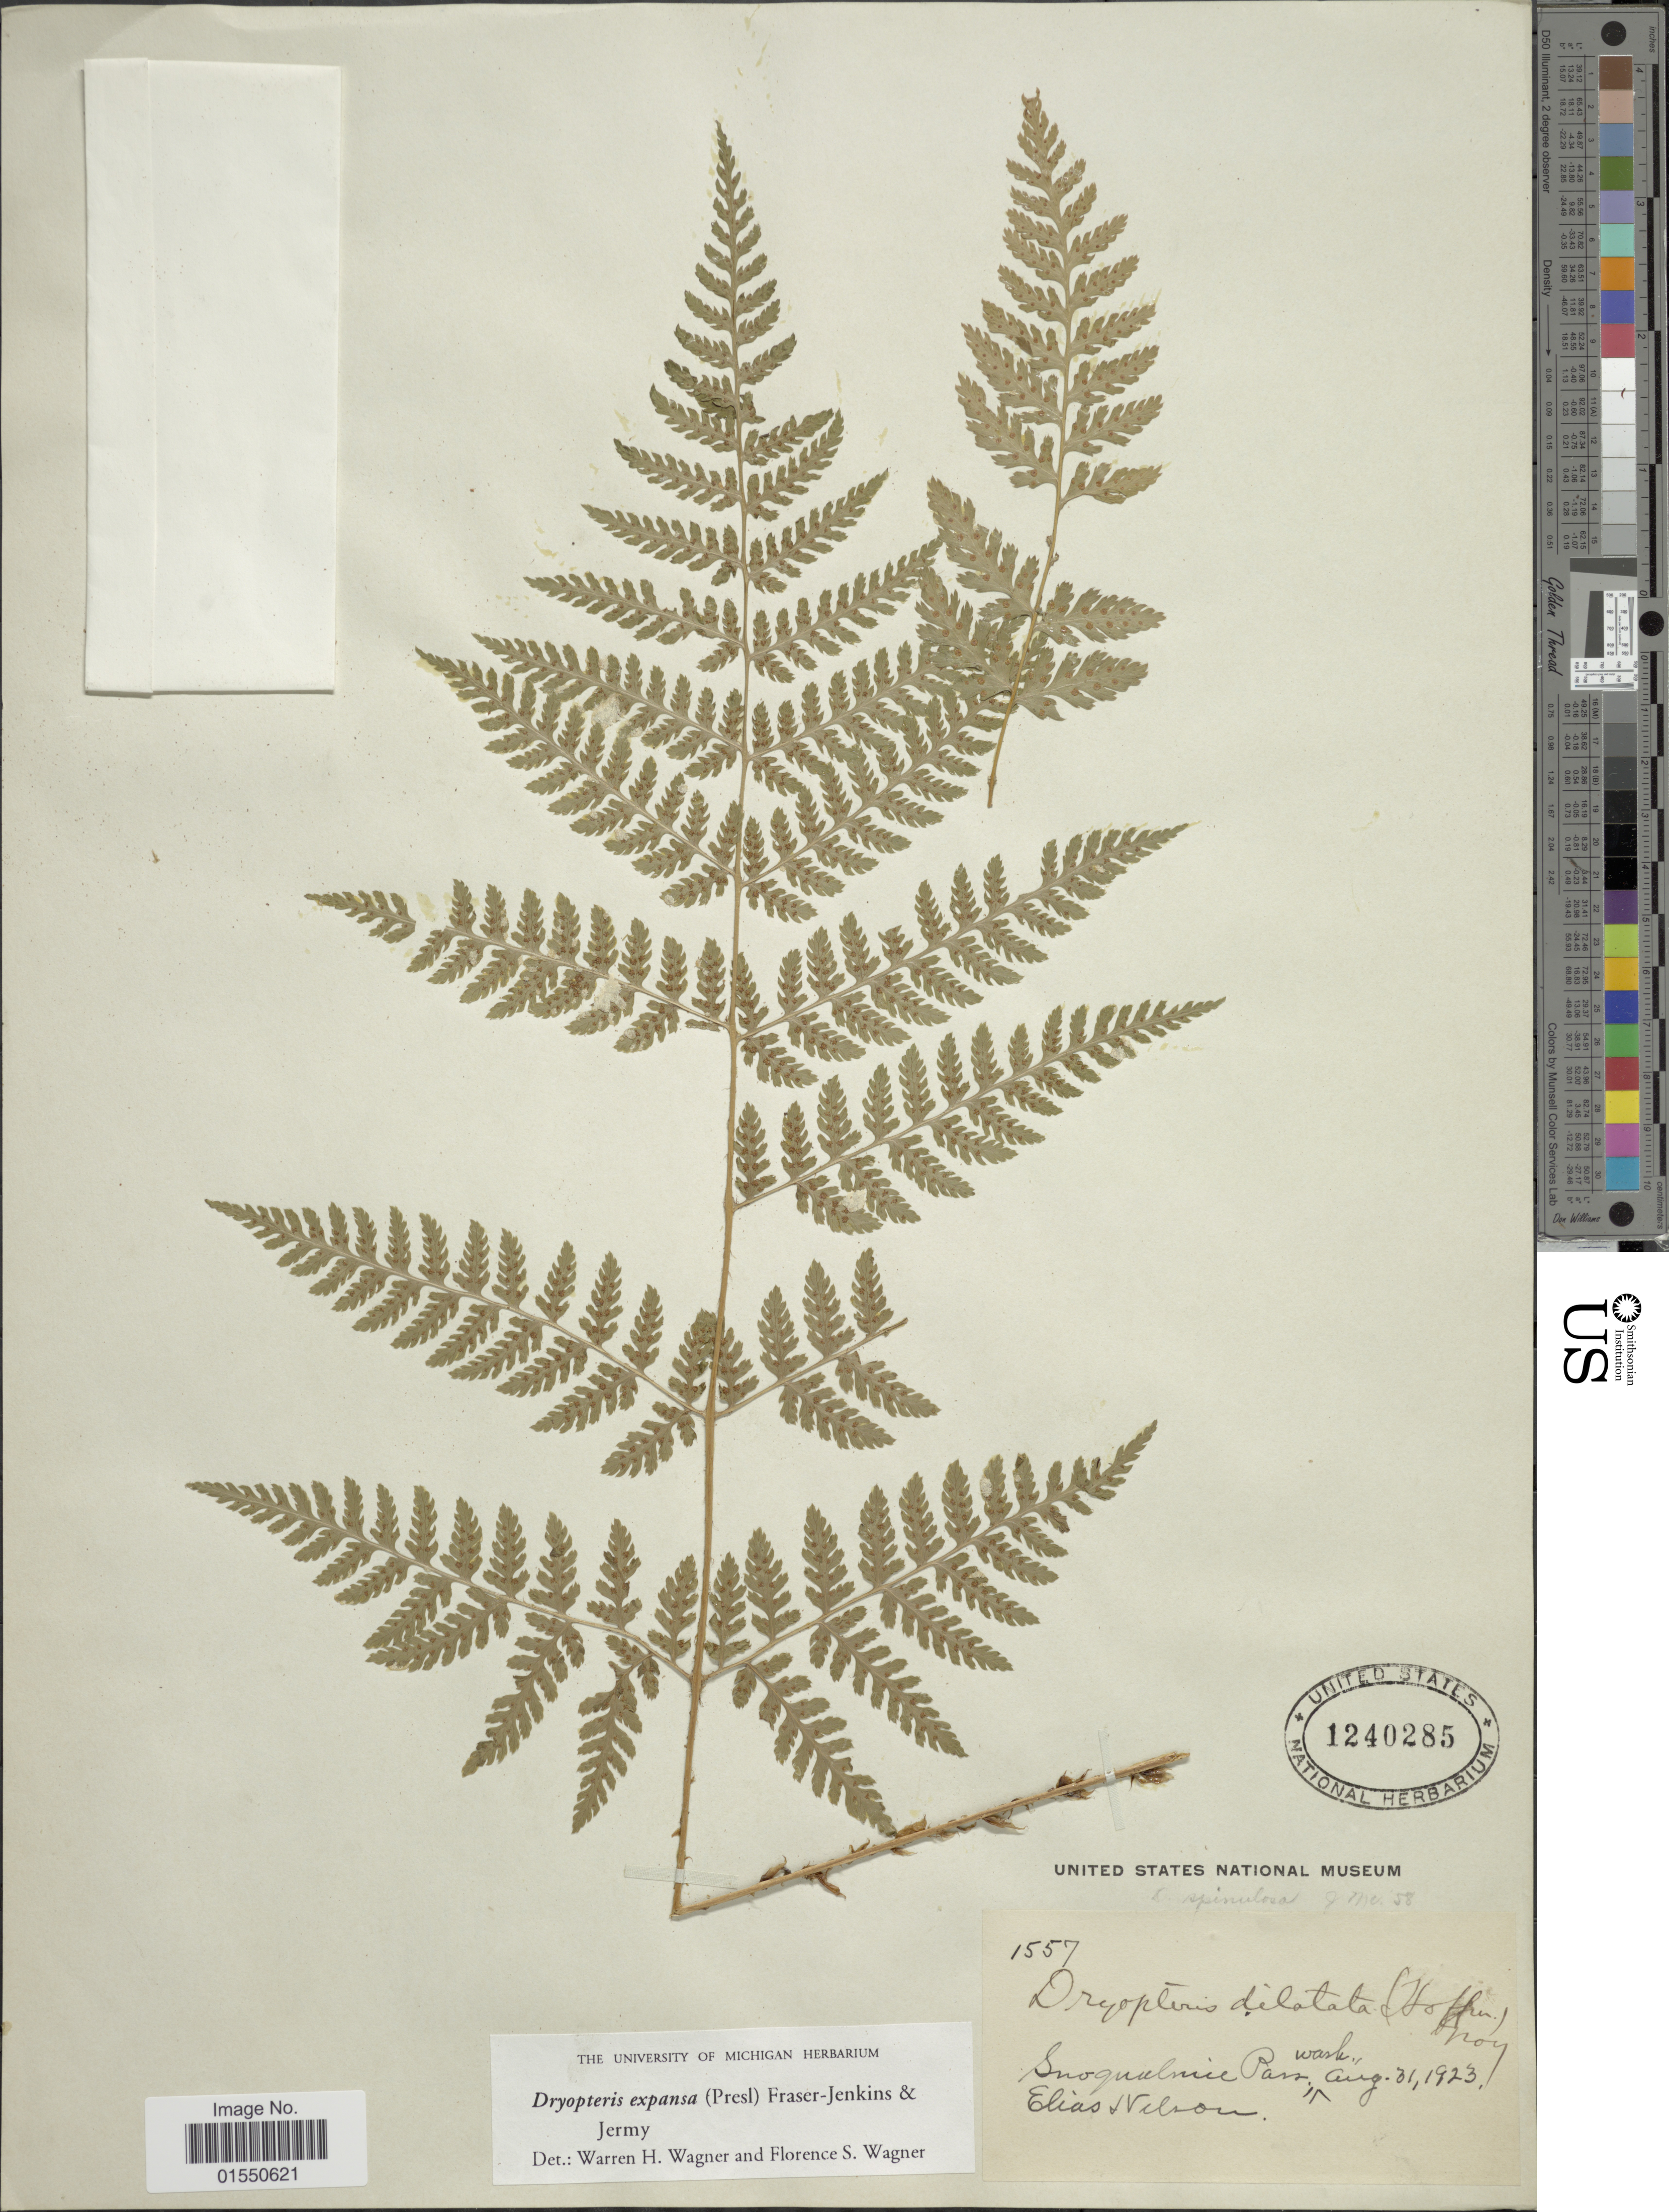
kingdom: Plantae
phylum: Tracheophyta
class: Polypodiopsida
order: Polypodiales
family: Dryopteridaceae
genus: Dryopteris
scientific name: Dryopteris expansa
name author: (C. Presl) Fraser-Jenk. & Jermy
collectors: E. Nelson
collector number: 1557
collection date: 1923-08-31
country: United States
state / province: Washington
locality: Snoqualmie Pass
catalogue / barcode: US 1240285